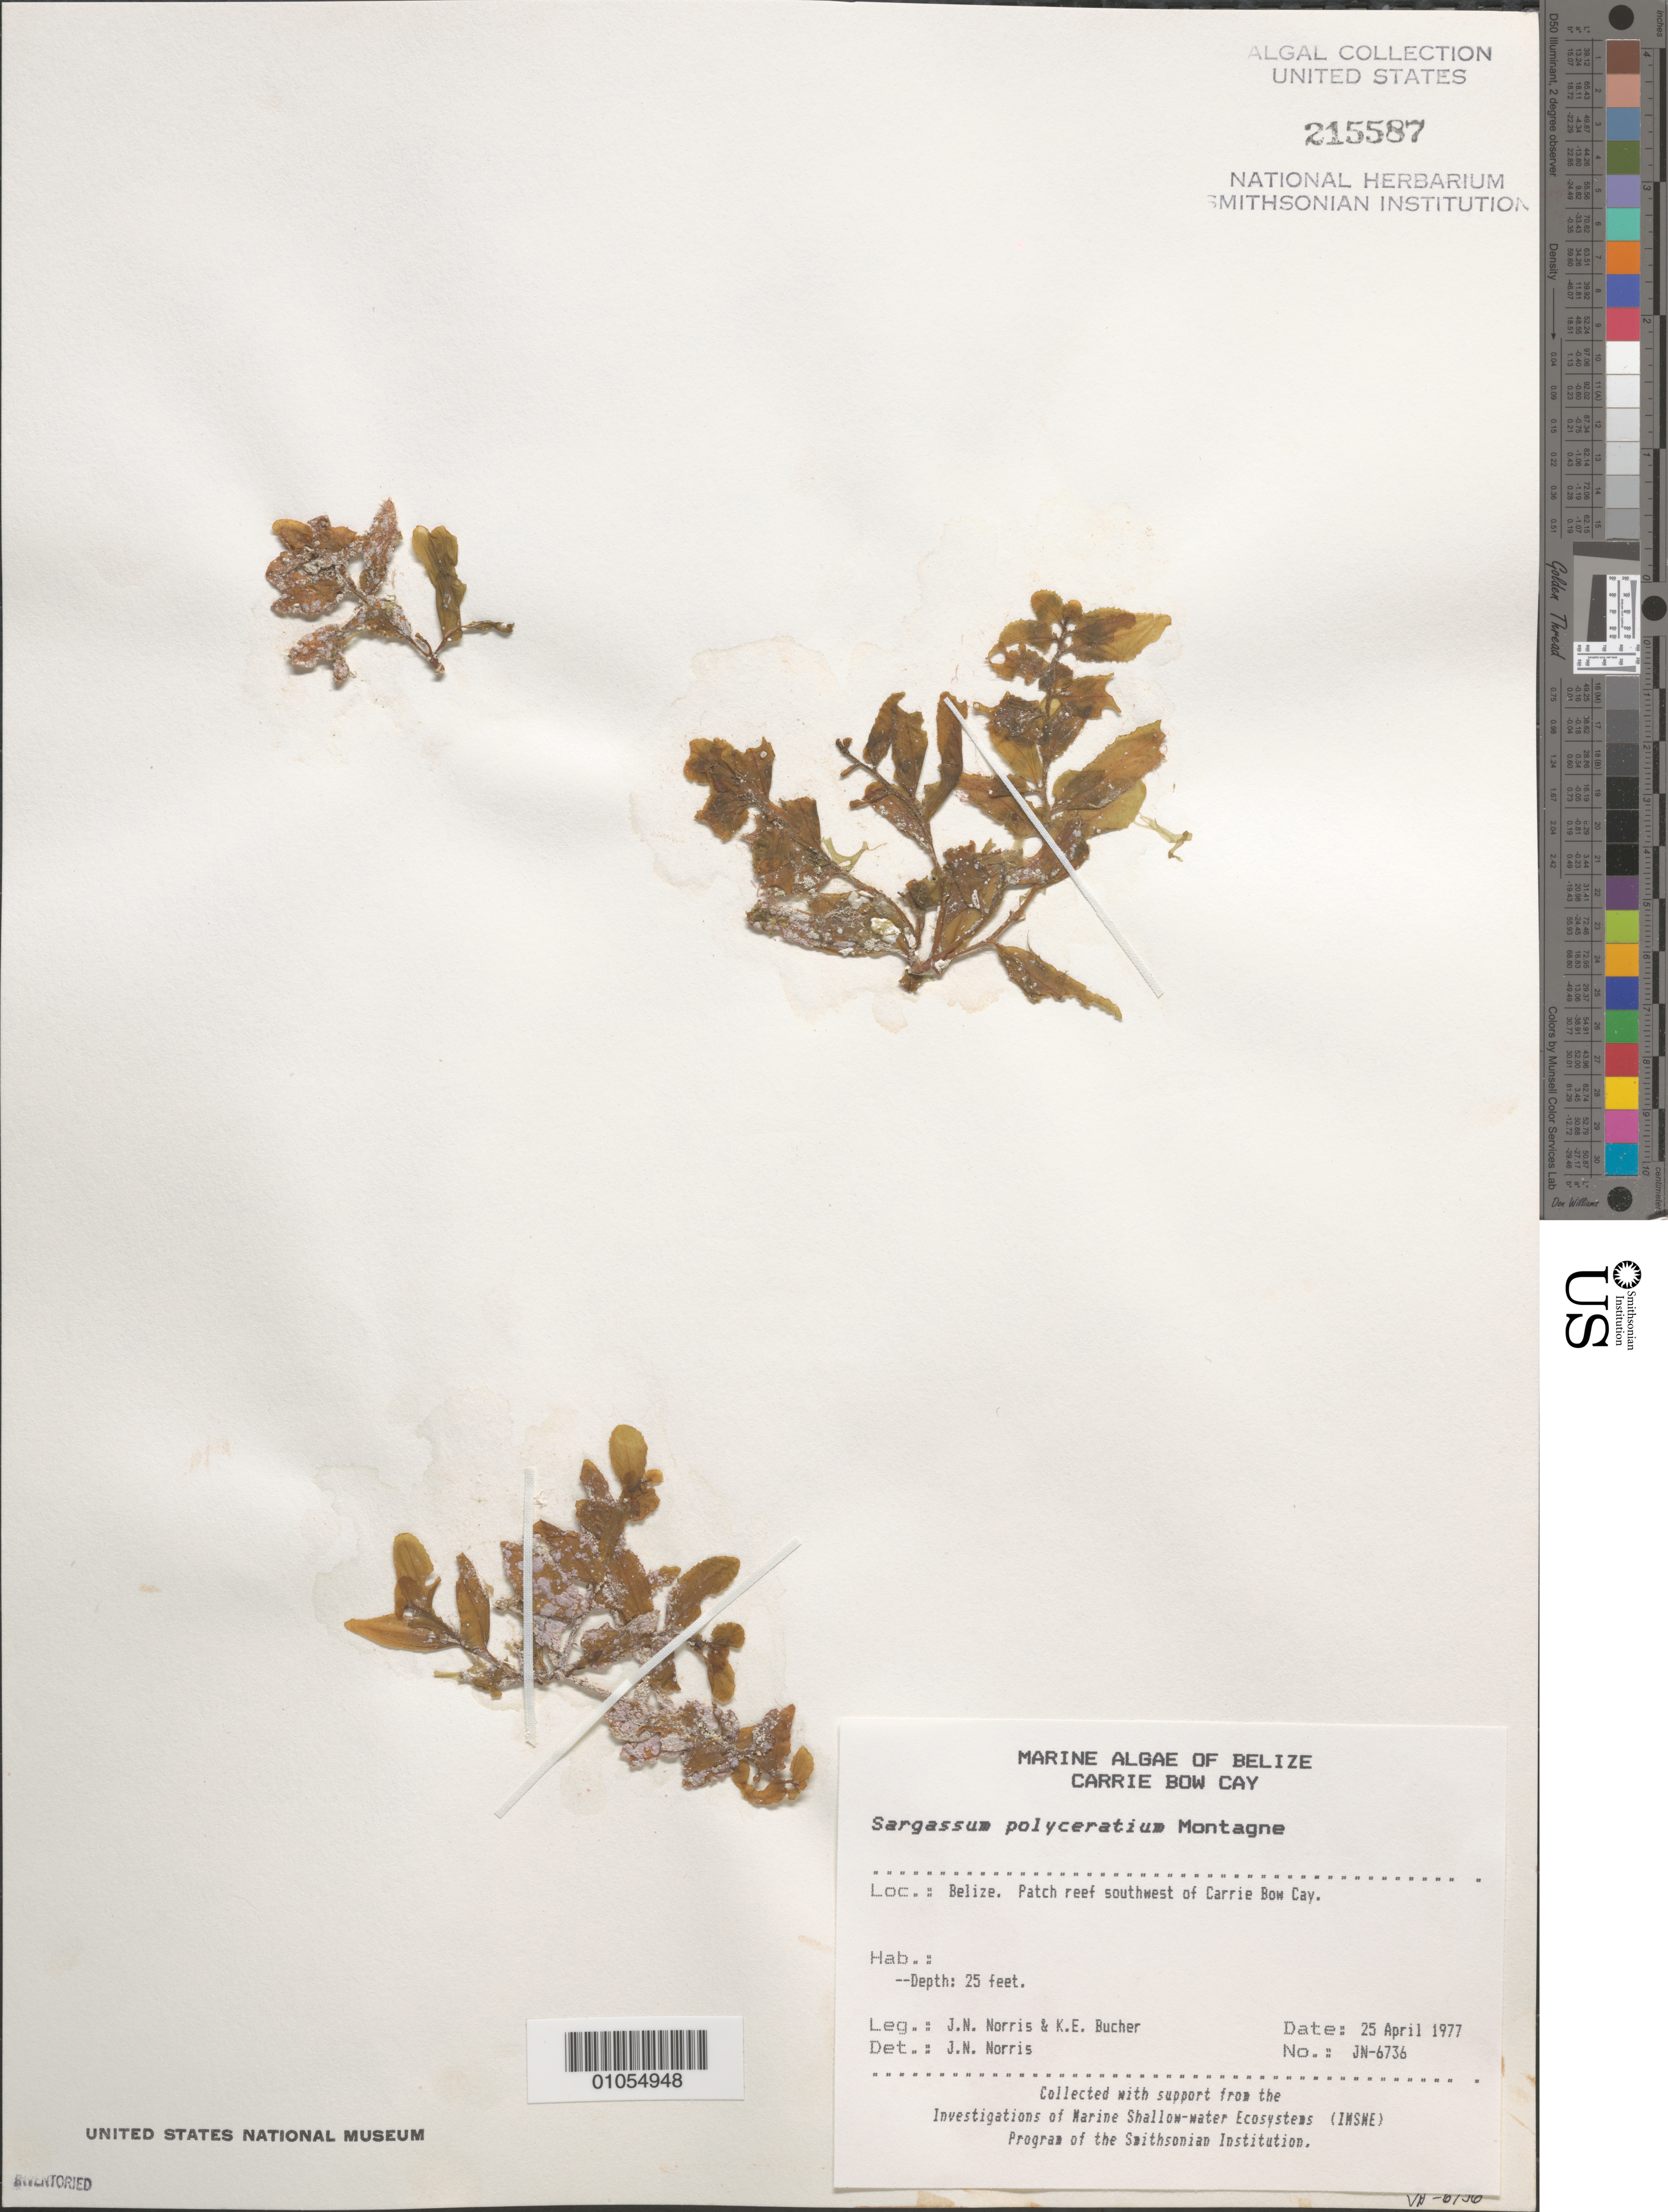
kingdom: Chromista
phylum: Ochrophyta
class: Phaeophyceae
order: Fucales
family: Sargassaceae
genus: Sargassum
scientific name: Sargassum polyceratium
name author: Mont.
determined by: Norris, James N.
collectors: J. N. Norris & K. E. Bucher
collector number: JN-6736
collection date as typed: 25 Apr 1977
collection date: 1977-04-25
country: Belize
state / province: Stann Creek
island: Carrie Bow Cay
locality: Patch reef southwest of Carrie Bow Cay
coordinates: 16 48'N, 88 05'W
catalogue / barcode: US 215587